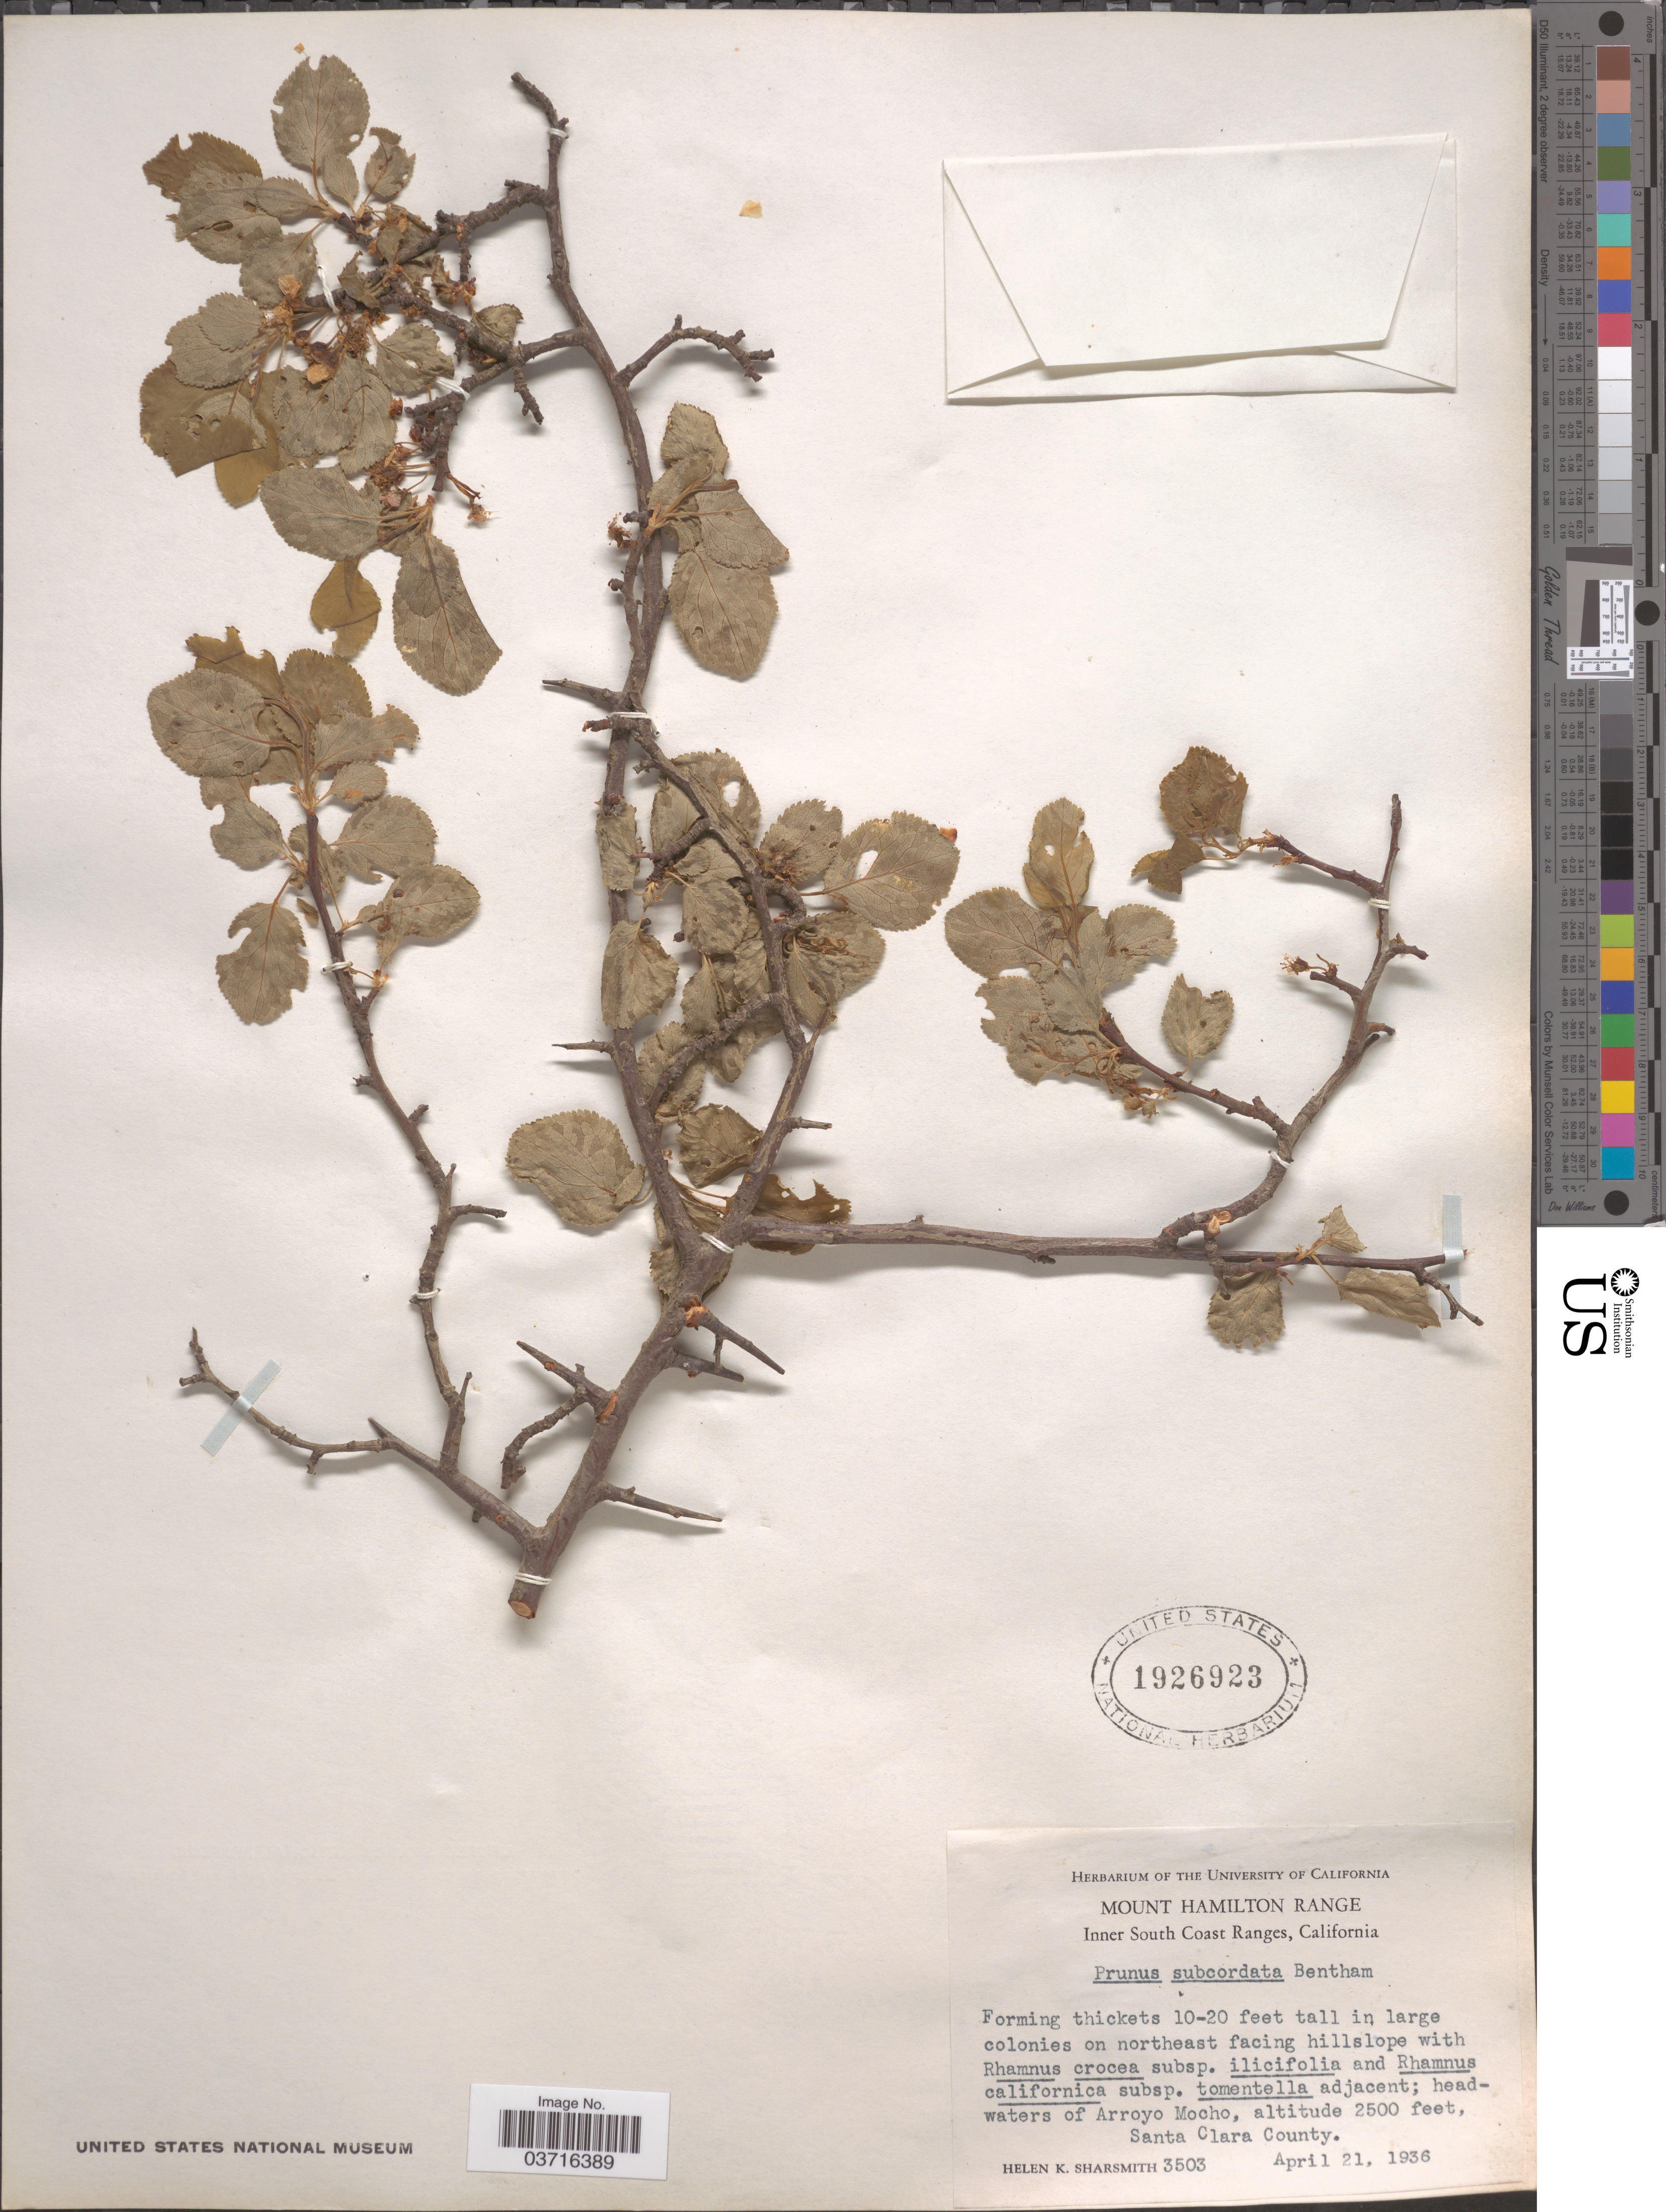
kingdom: Plantae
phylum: Tracheophyta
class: Magnoliopsida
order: Rosales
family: Rosaceae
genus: Prunus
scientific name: Prunus subcordata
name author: Benth.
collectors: H. Sharsmith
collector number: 3503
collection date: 1936-04-21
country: United States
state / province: California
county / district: Santa Clara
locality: Mount Hamilton Range. Inner South Coast Ranges. Headwaters of Arroyo Mocho, Santa Clara County.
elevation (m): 762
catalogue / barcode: US 1926923